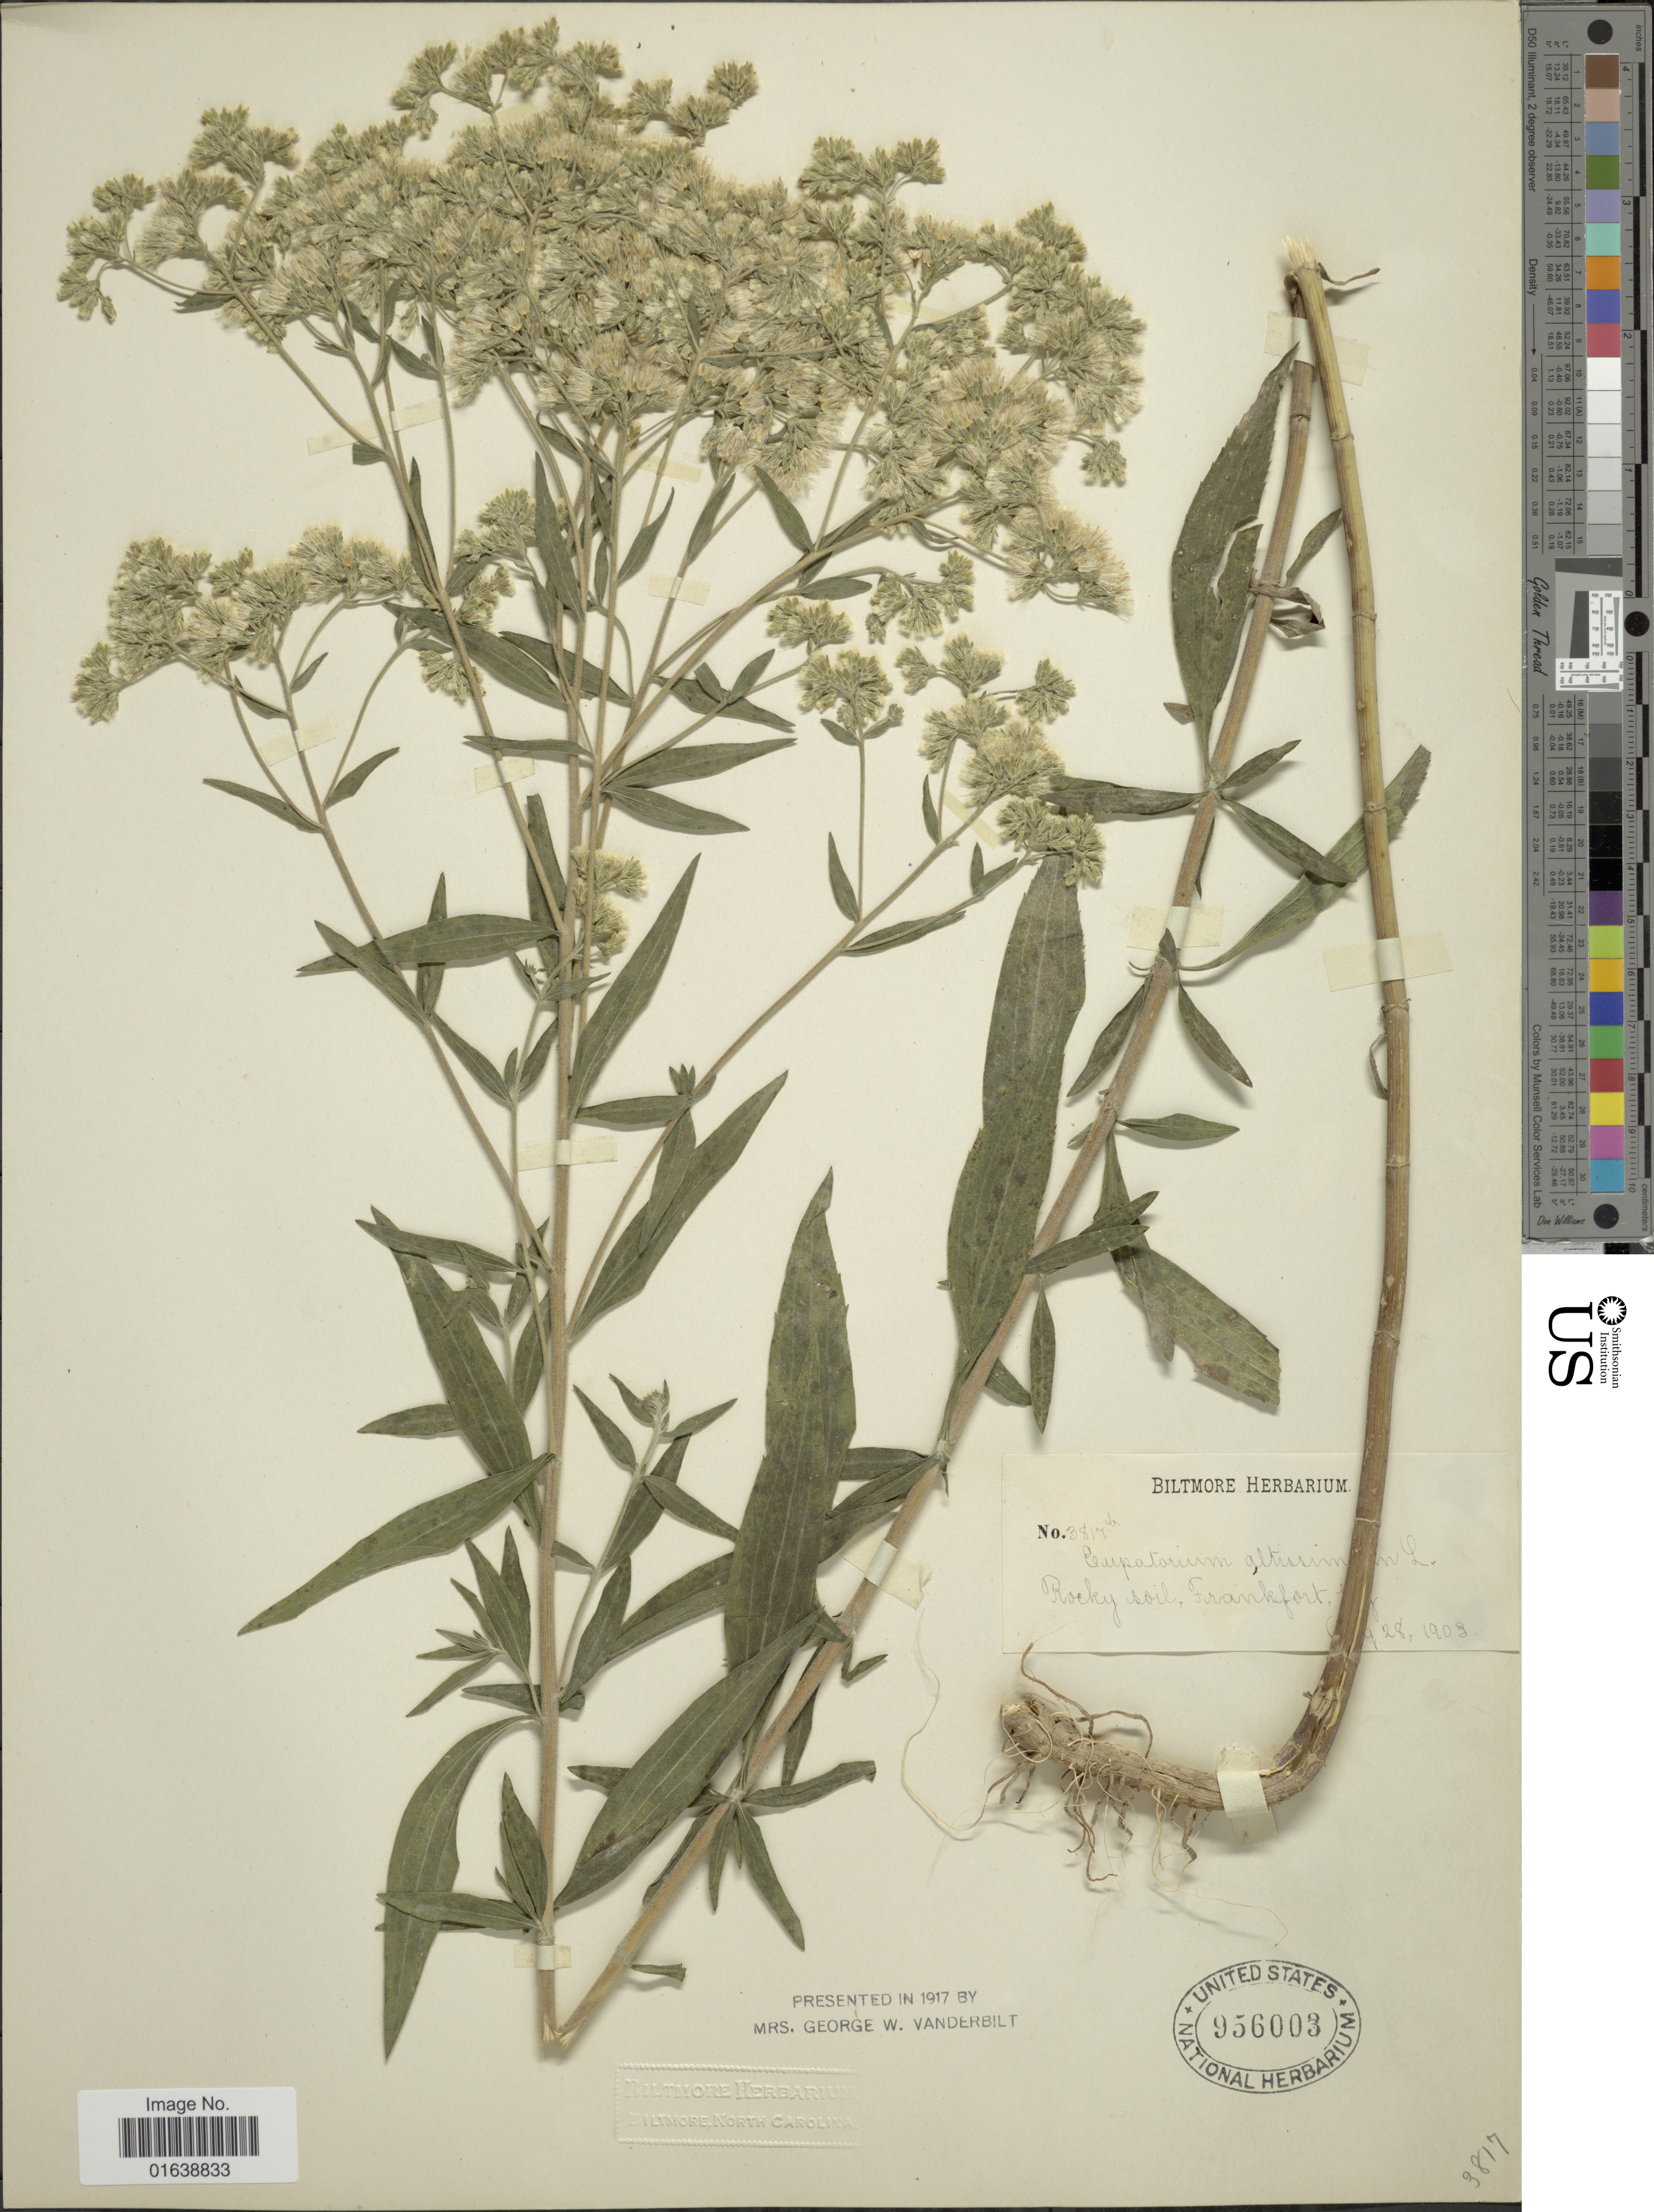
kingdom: Plantae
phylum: Tracheophyta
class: Magnoliopsida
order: Asterales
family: Asteraceae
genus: Eupatorium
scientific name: Eupatorium altissimum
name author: L.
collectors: ex herb. Biltmore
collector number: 3814b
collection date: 1903-08-28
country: United States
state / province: Kentucky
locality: Rocky soil, Frankfort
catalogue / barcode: US 956003